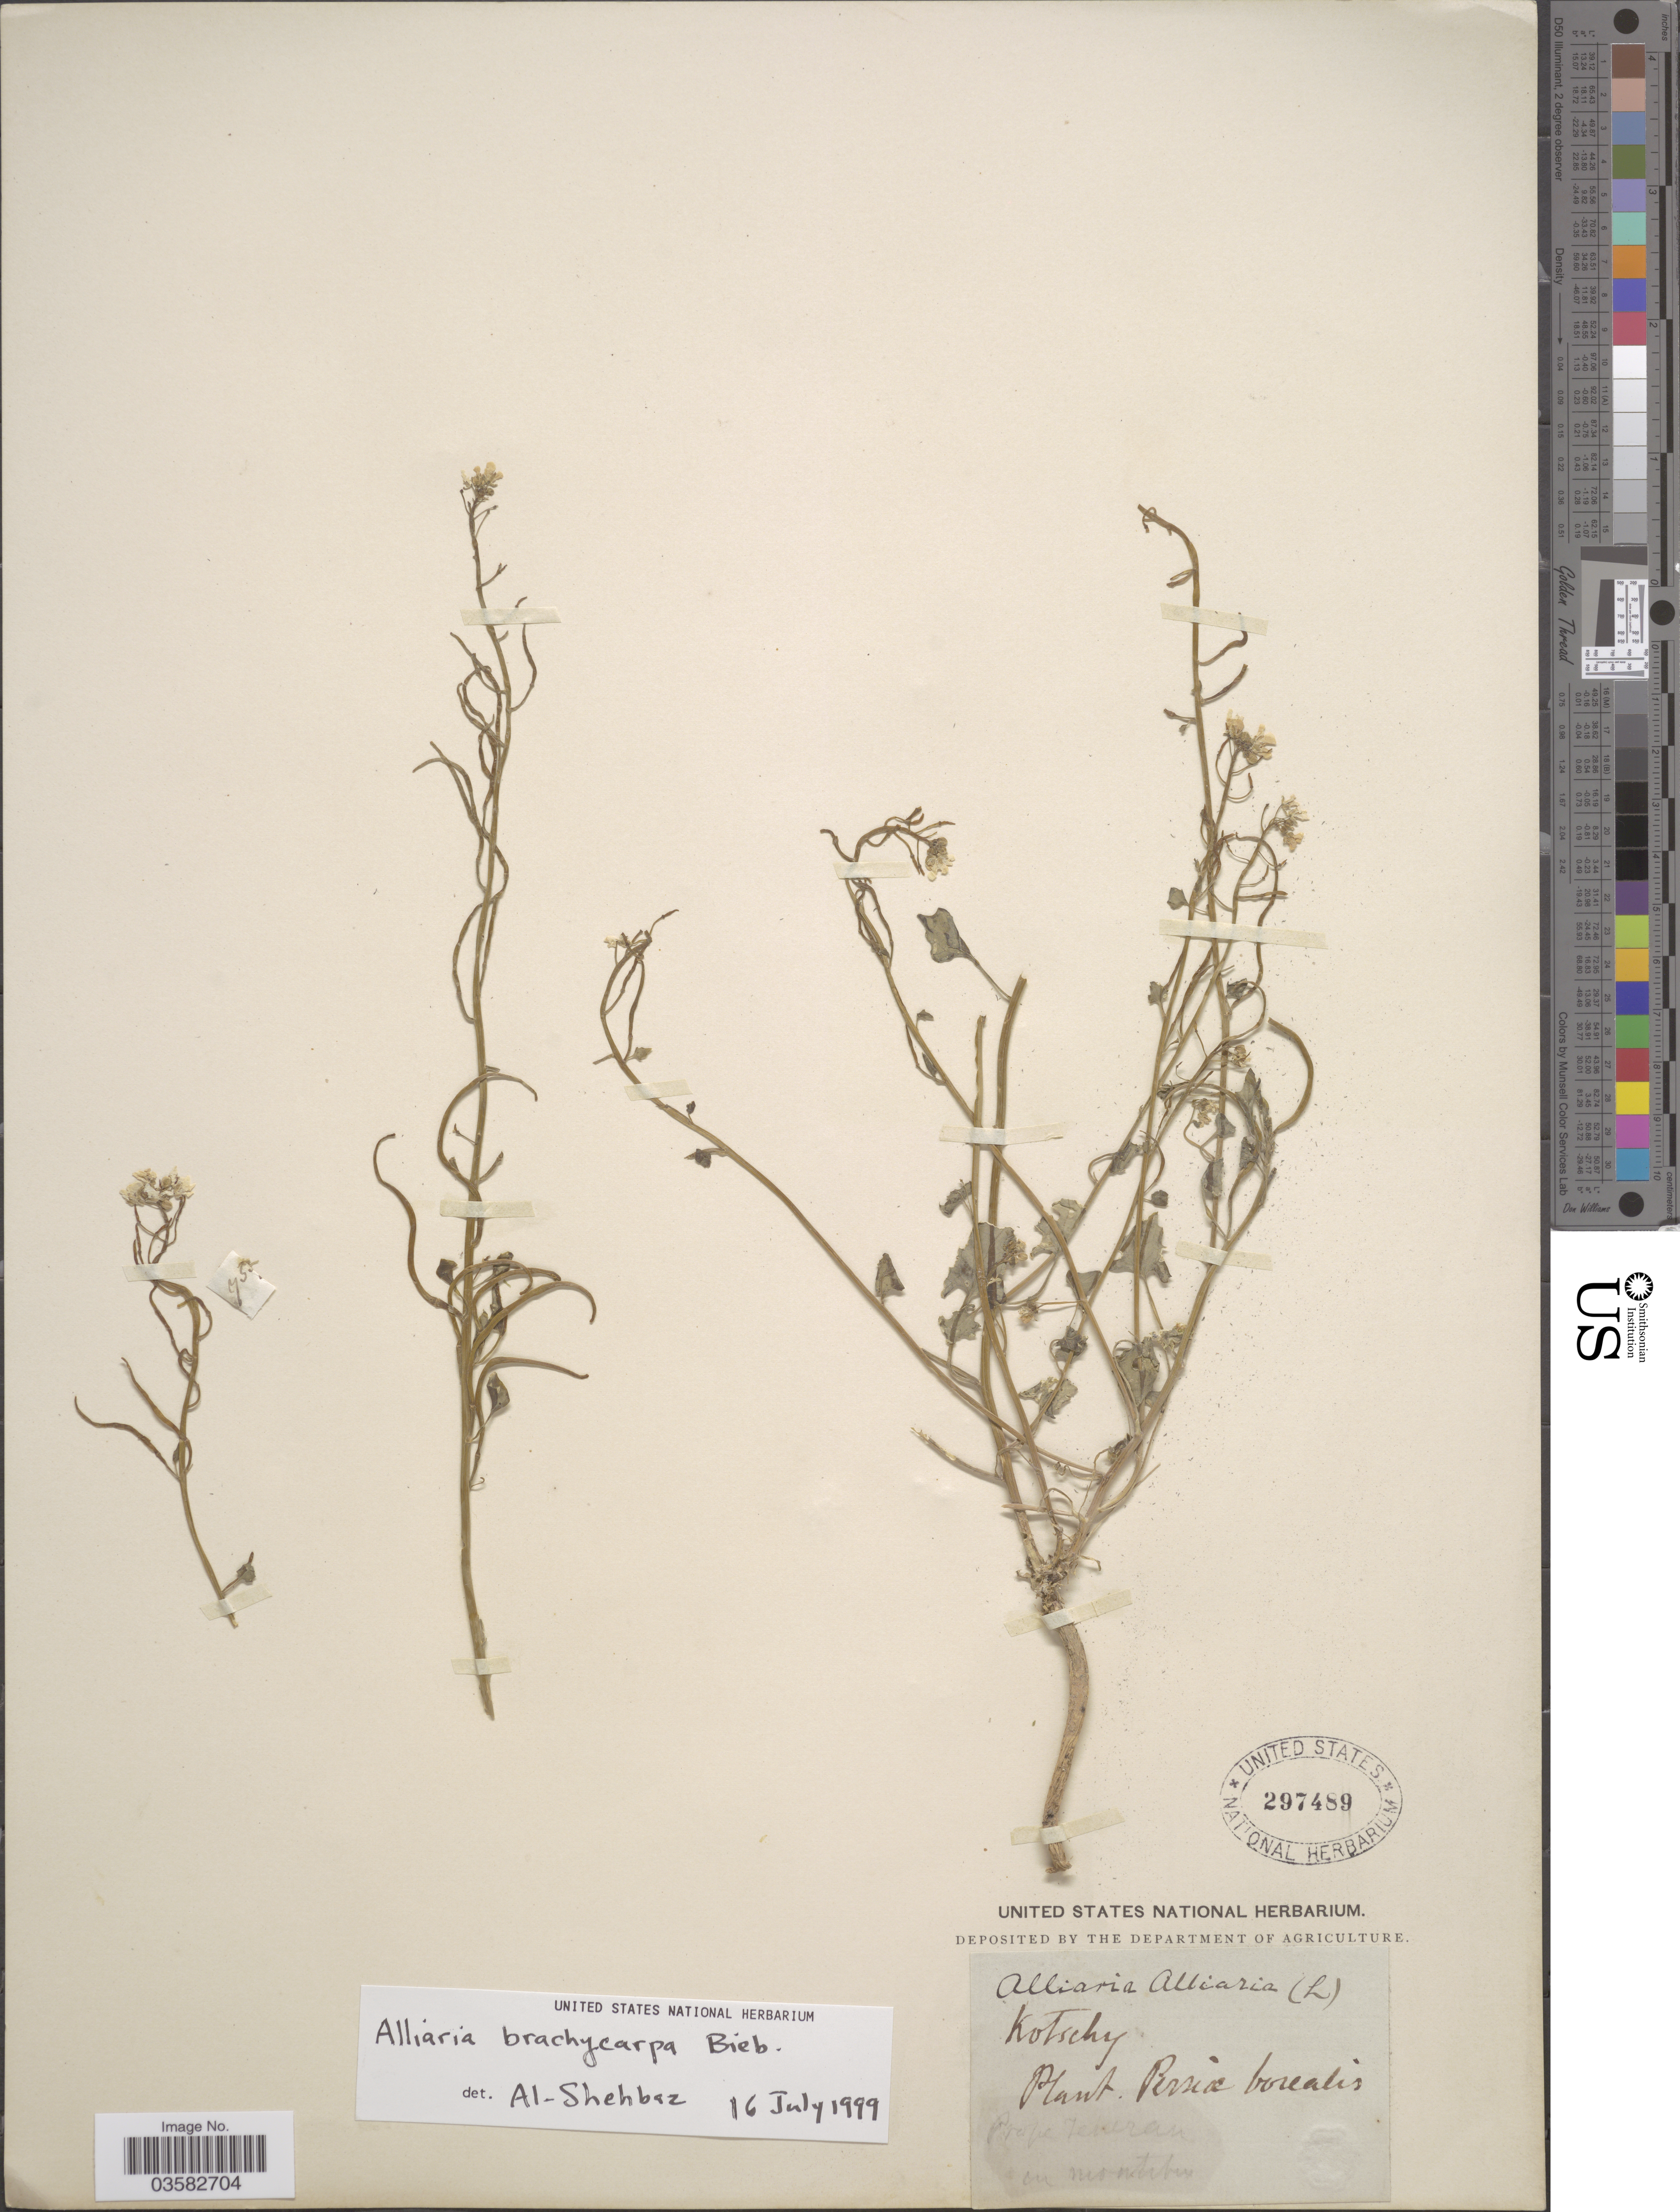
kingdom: Plantae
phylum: Tracheophyta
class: Magnoliopsida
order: Brassicales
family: Brassicaceae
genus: Alliaria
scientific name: Alliaria brachycarpa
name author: M. Bieb.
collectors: Kotschy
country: Iran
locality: Persiæ borealis. Prope Teheran on montibus.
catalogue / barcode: US 297489